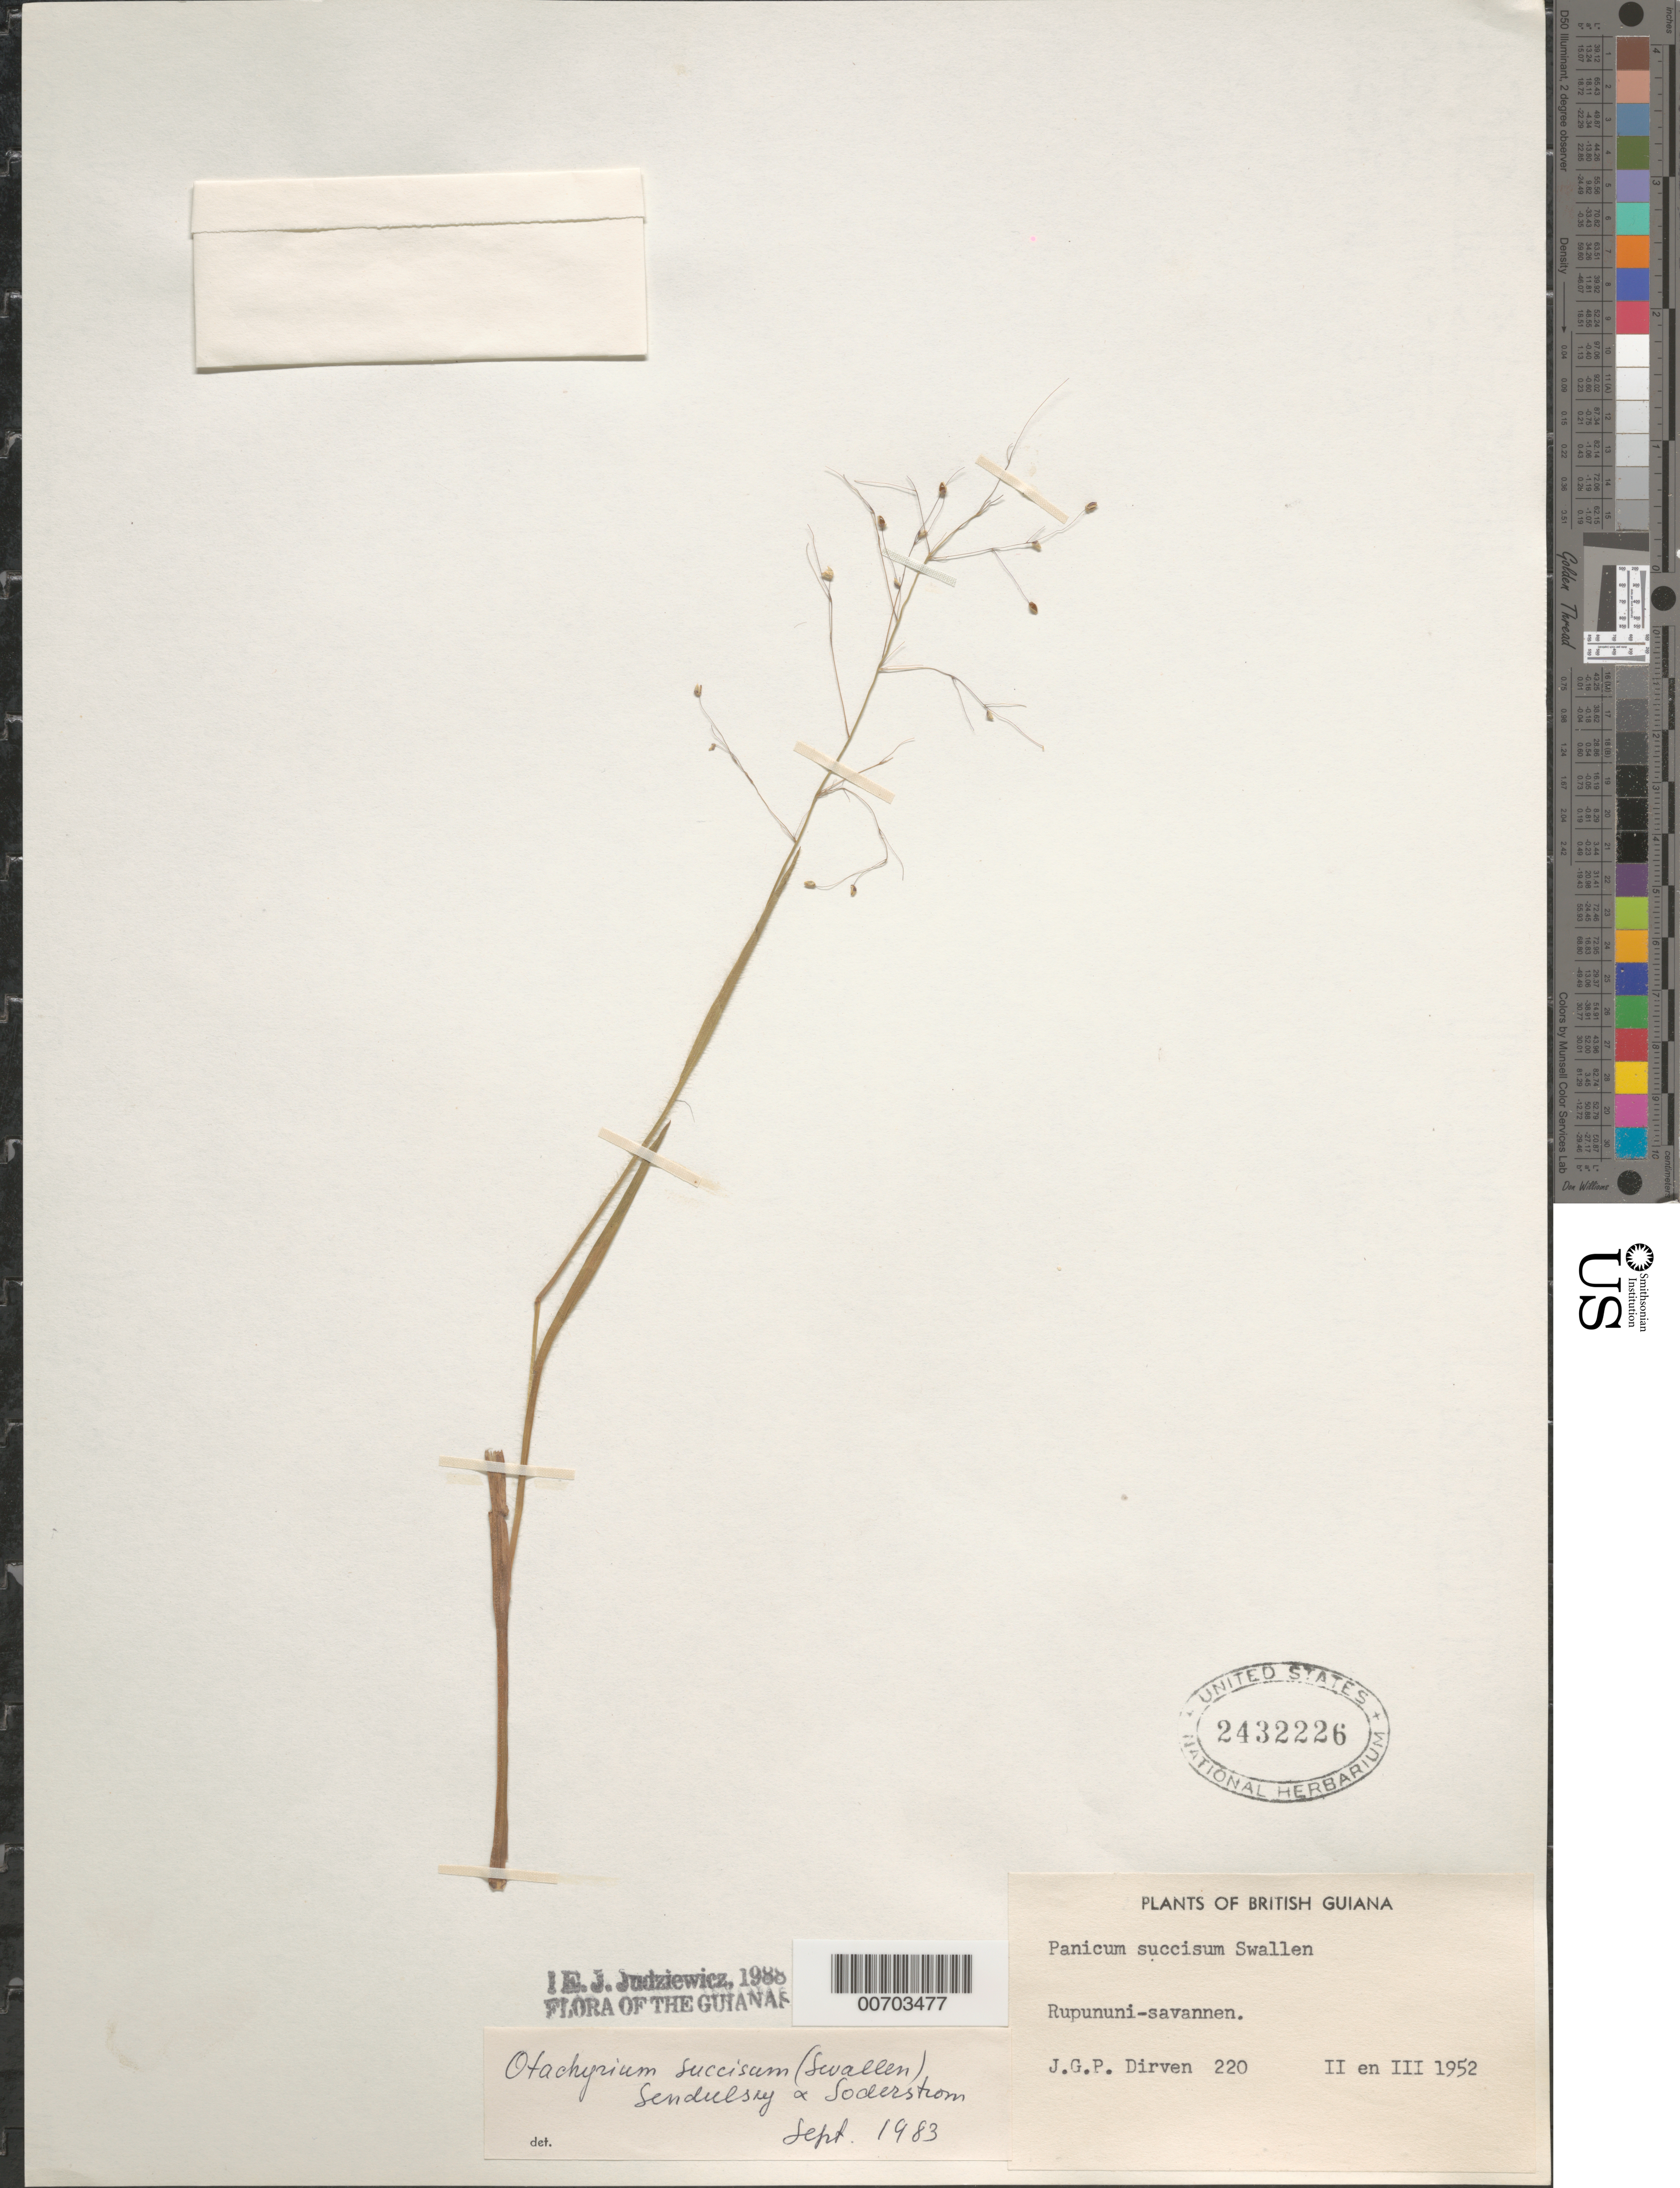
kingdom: Plantae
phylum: Tracheophyta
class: Liliopsida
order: Poales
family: Poaceae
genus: Otachyrium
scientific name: Otachyrium succisum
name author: (Swallen) Send. & Soderstr.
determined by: Judziewicz, E. J.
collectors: J. Dirven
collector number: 220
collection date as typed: Feb-52 and Mar-52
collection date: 1952-02,1952-03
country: Guyana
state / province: U. Takutu-U. Essequibo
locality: Rupununi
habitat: Savanna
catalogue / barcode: US 2432226